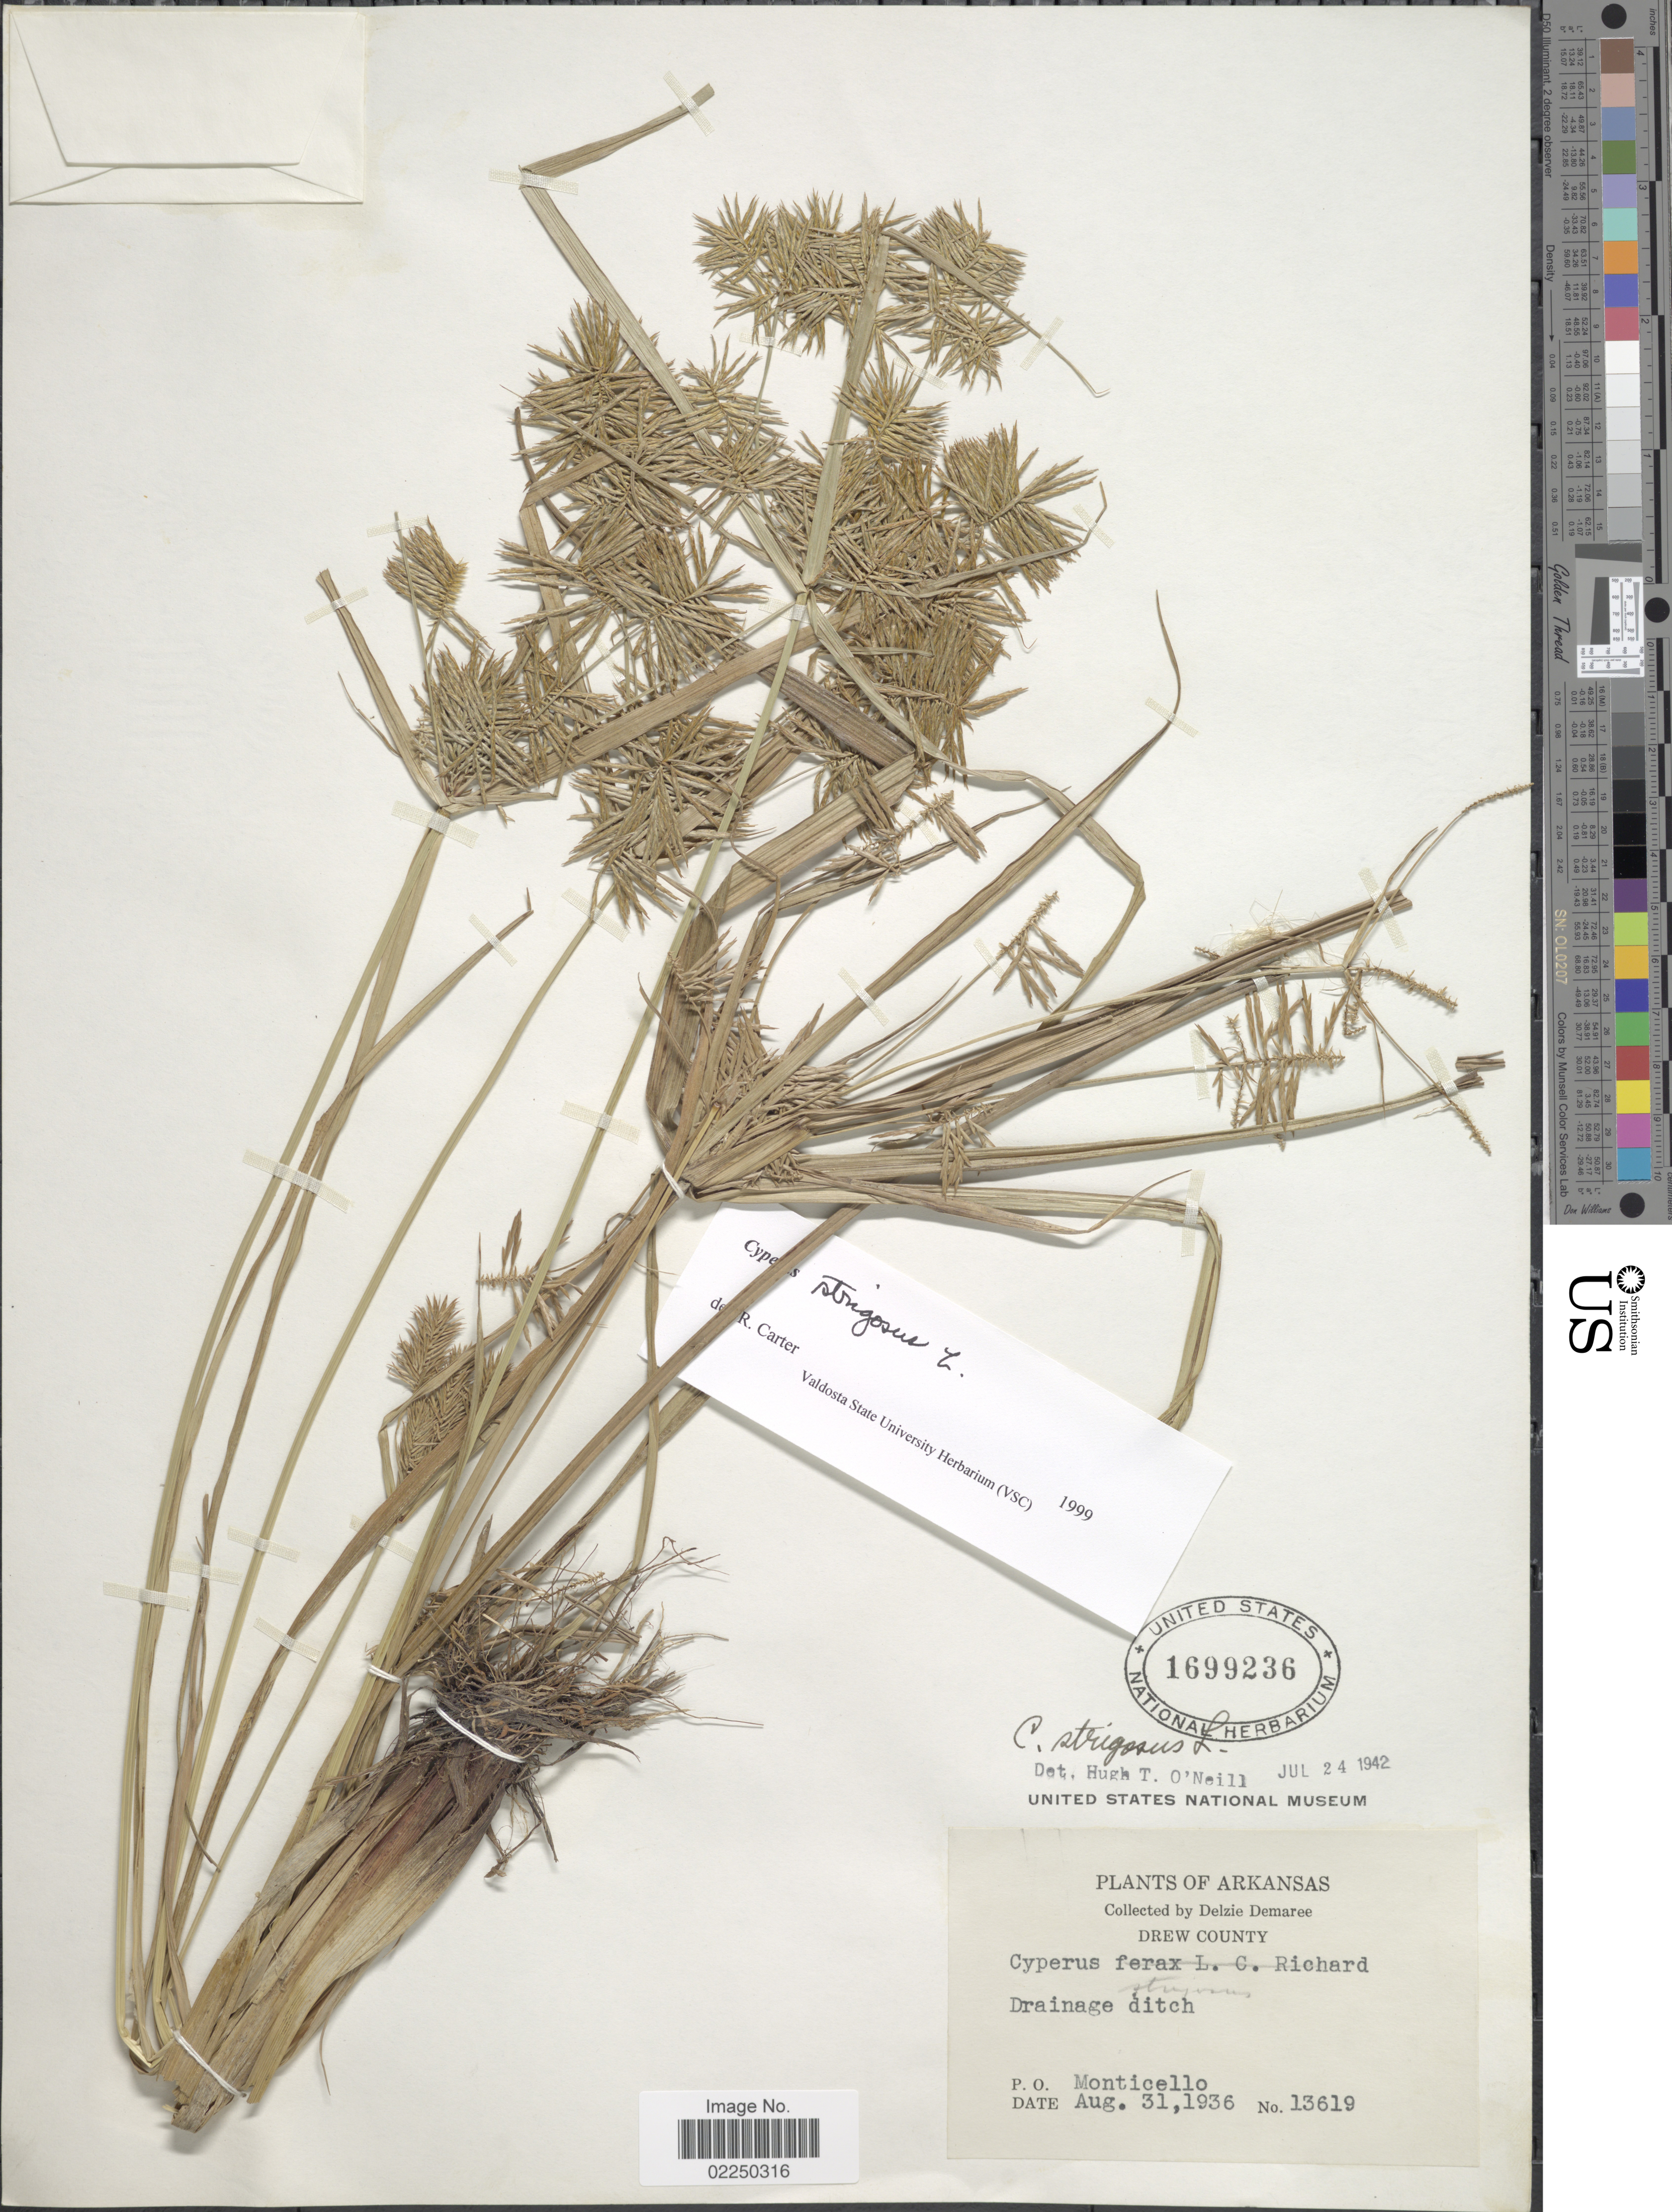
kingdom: Plantae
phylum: Tracheophyta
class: Liliopsida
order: Poales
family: Cyperaceae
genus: Cyperus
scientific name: Cyperus strigosus L.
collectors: D. Demaree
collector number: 13619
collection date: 1936-08-31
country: United States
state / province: Arkansas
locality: Drew County, drainage ditch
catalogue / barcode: US 1699236